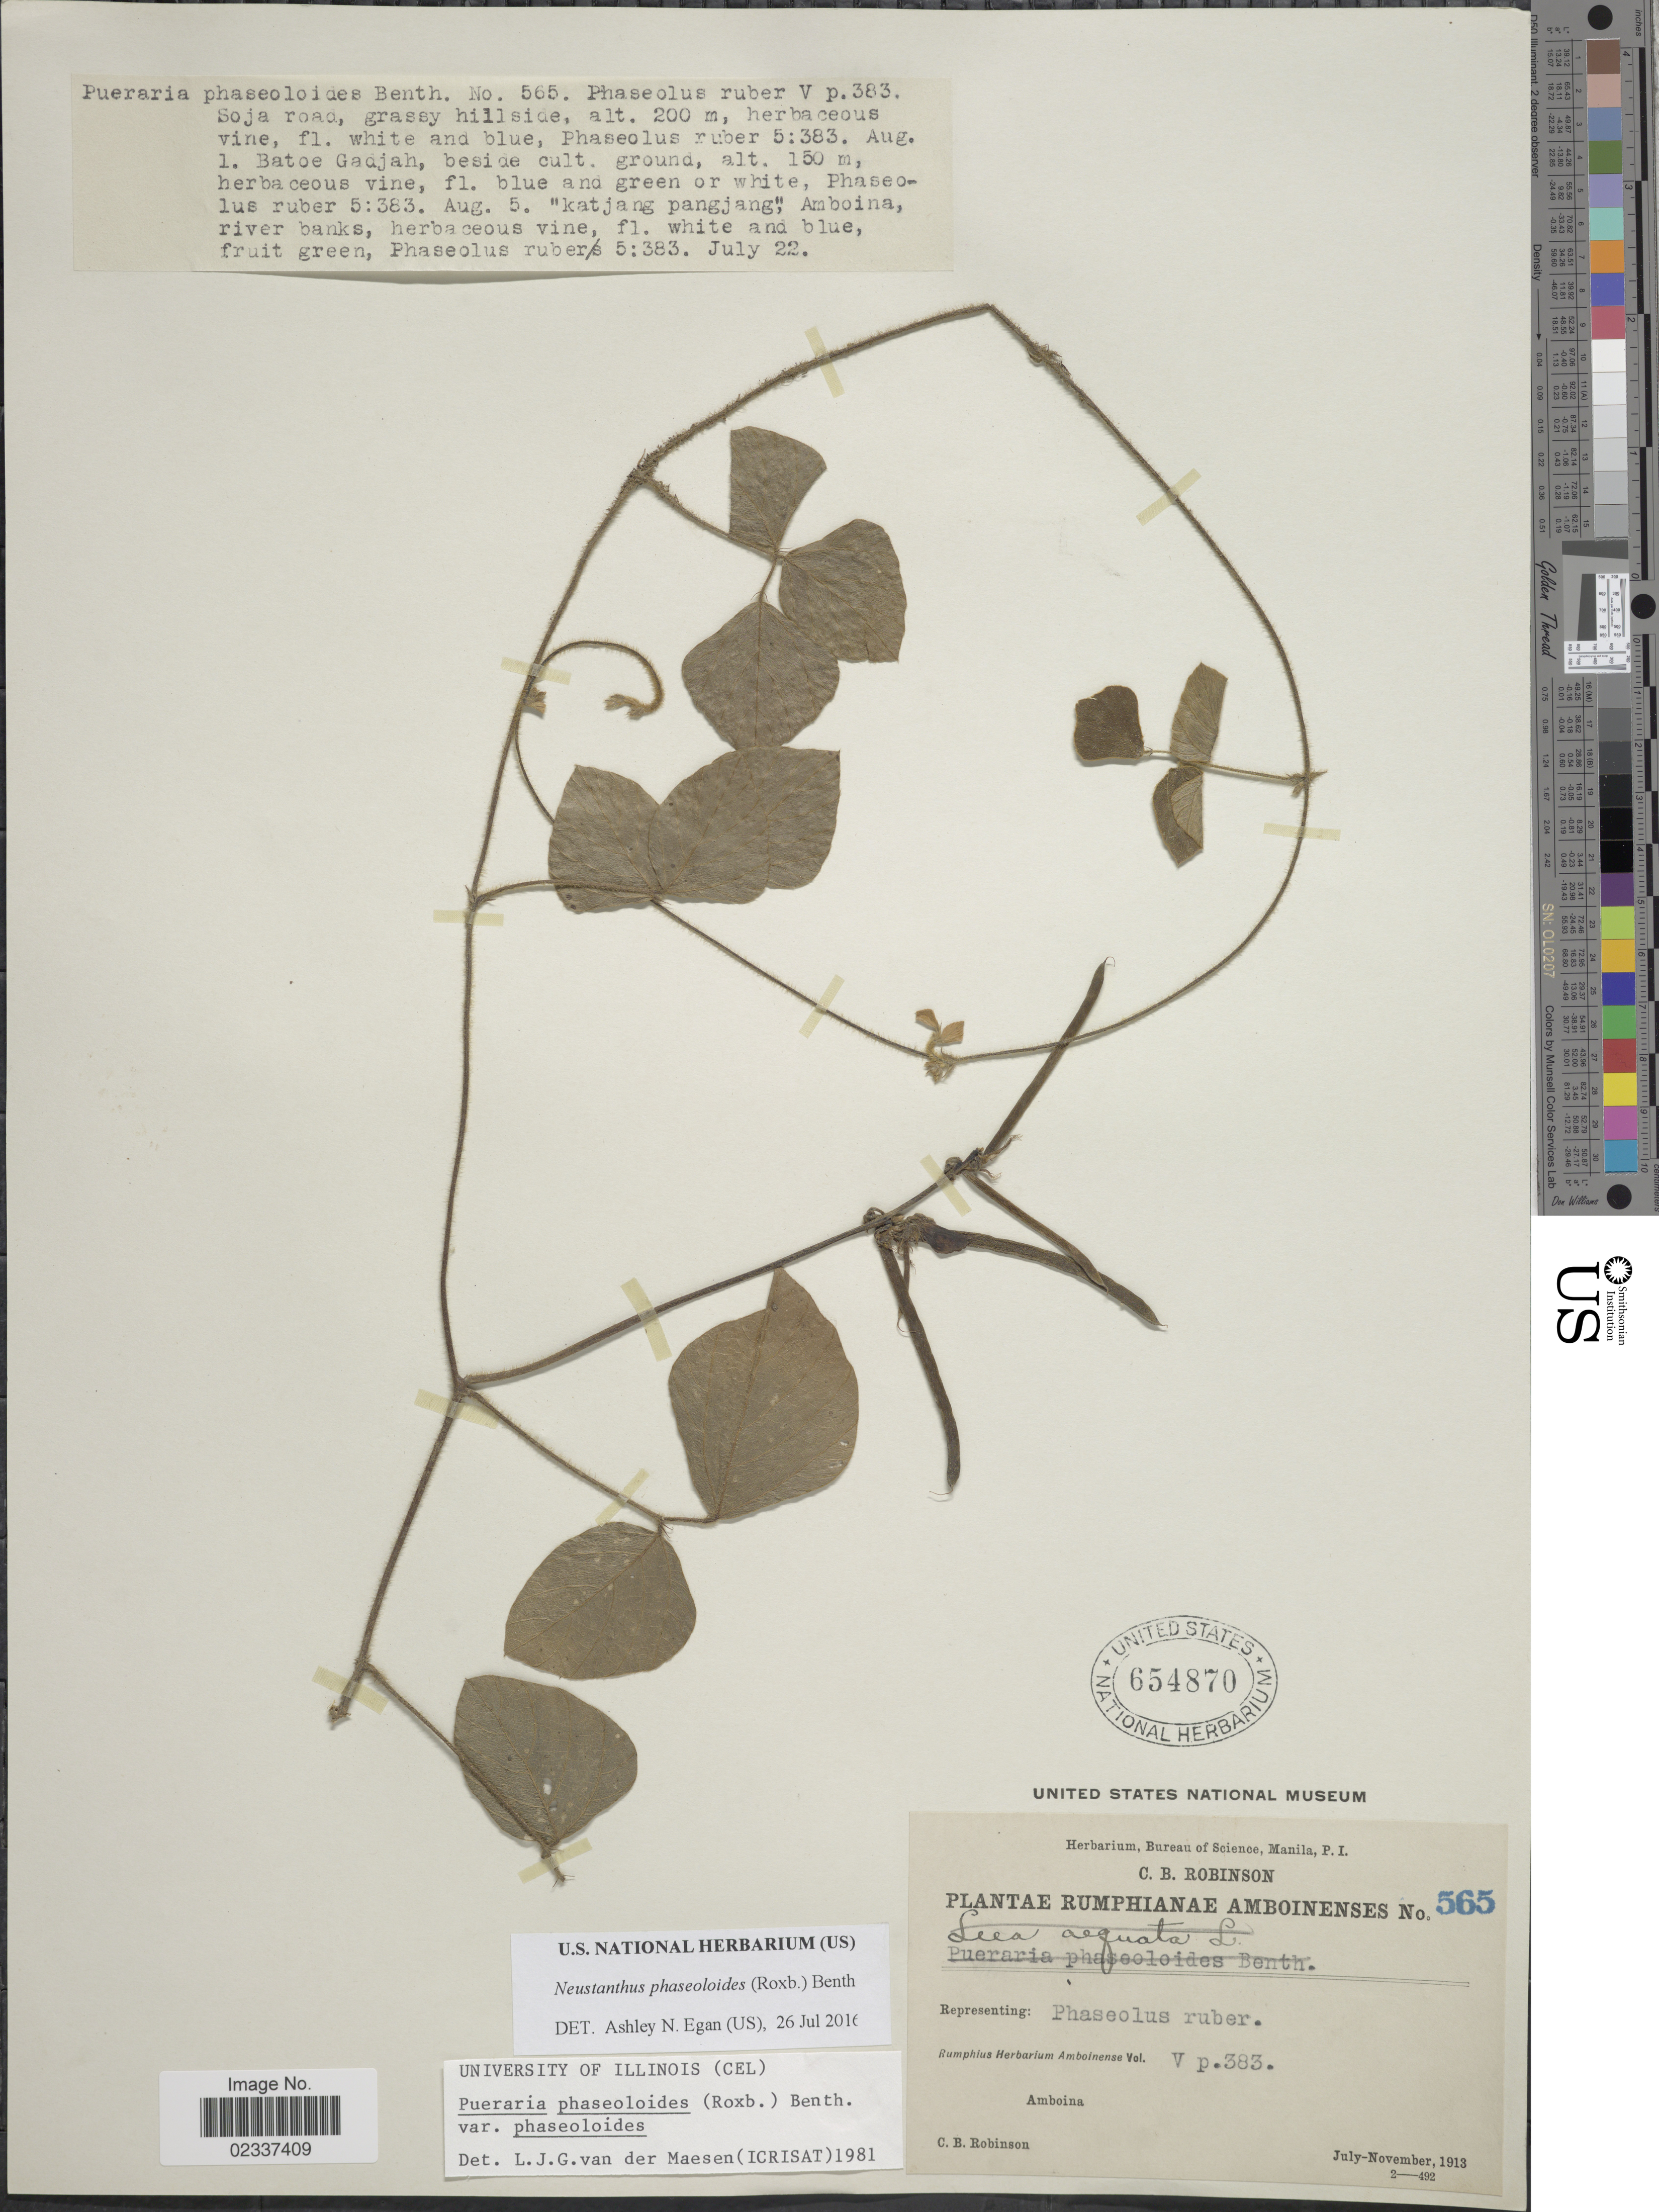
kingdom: Plantae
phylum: Tracheophyta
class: Magnoliopsida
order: Fabales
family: Fabaceae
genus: Neustanthus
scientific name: Neustanthus phaseoloides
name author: (Roxb.) Benth.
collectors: C. Robinson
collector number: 565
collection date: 1913-07/1913-11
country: Indonesia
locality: Rumphianae Amboinenses, Amboina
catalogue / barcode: US 654870